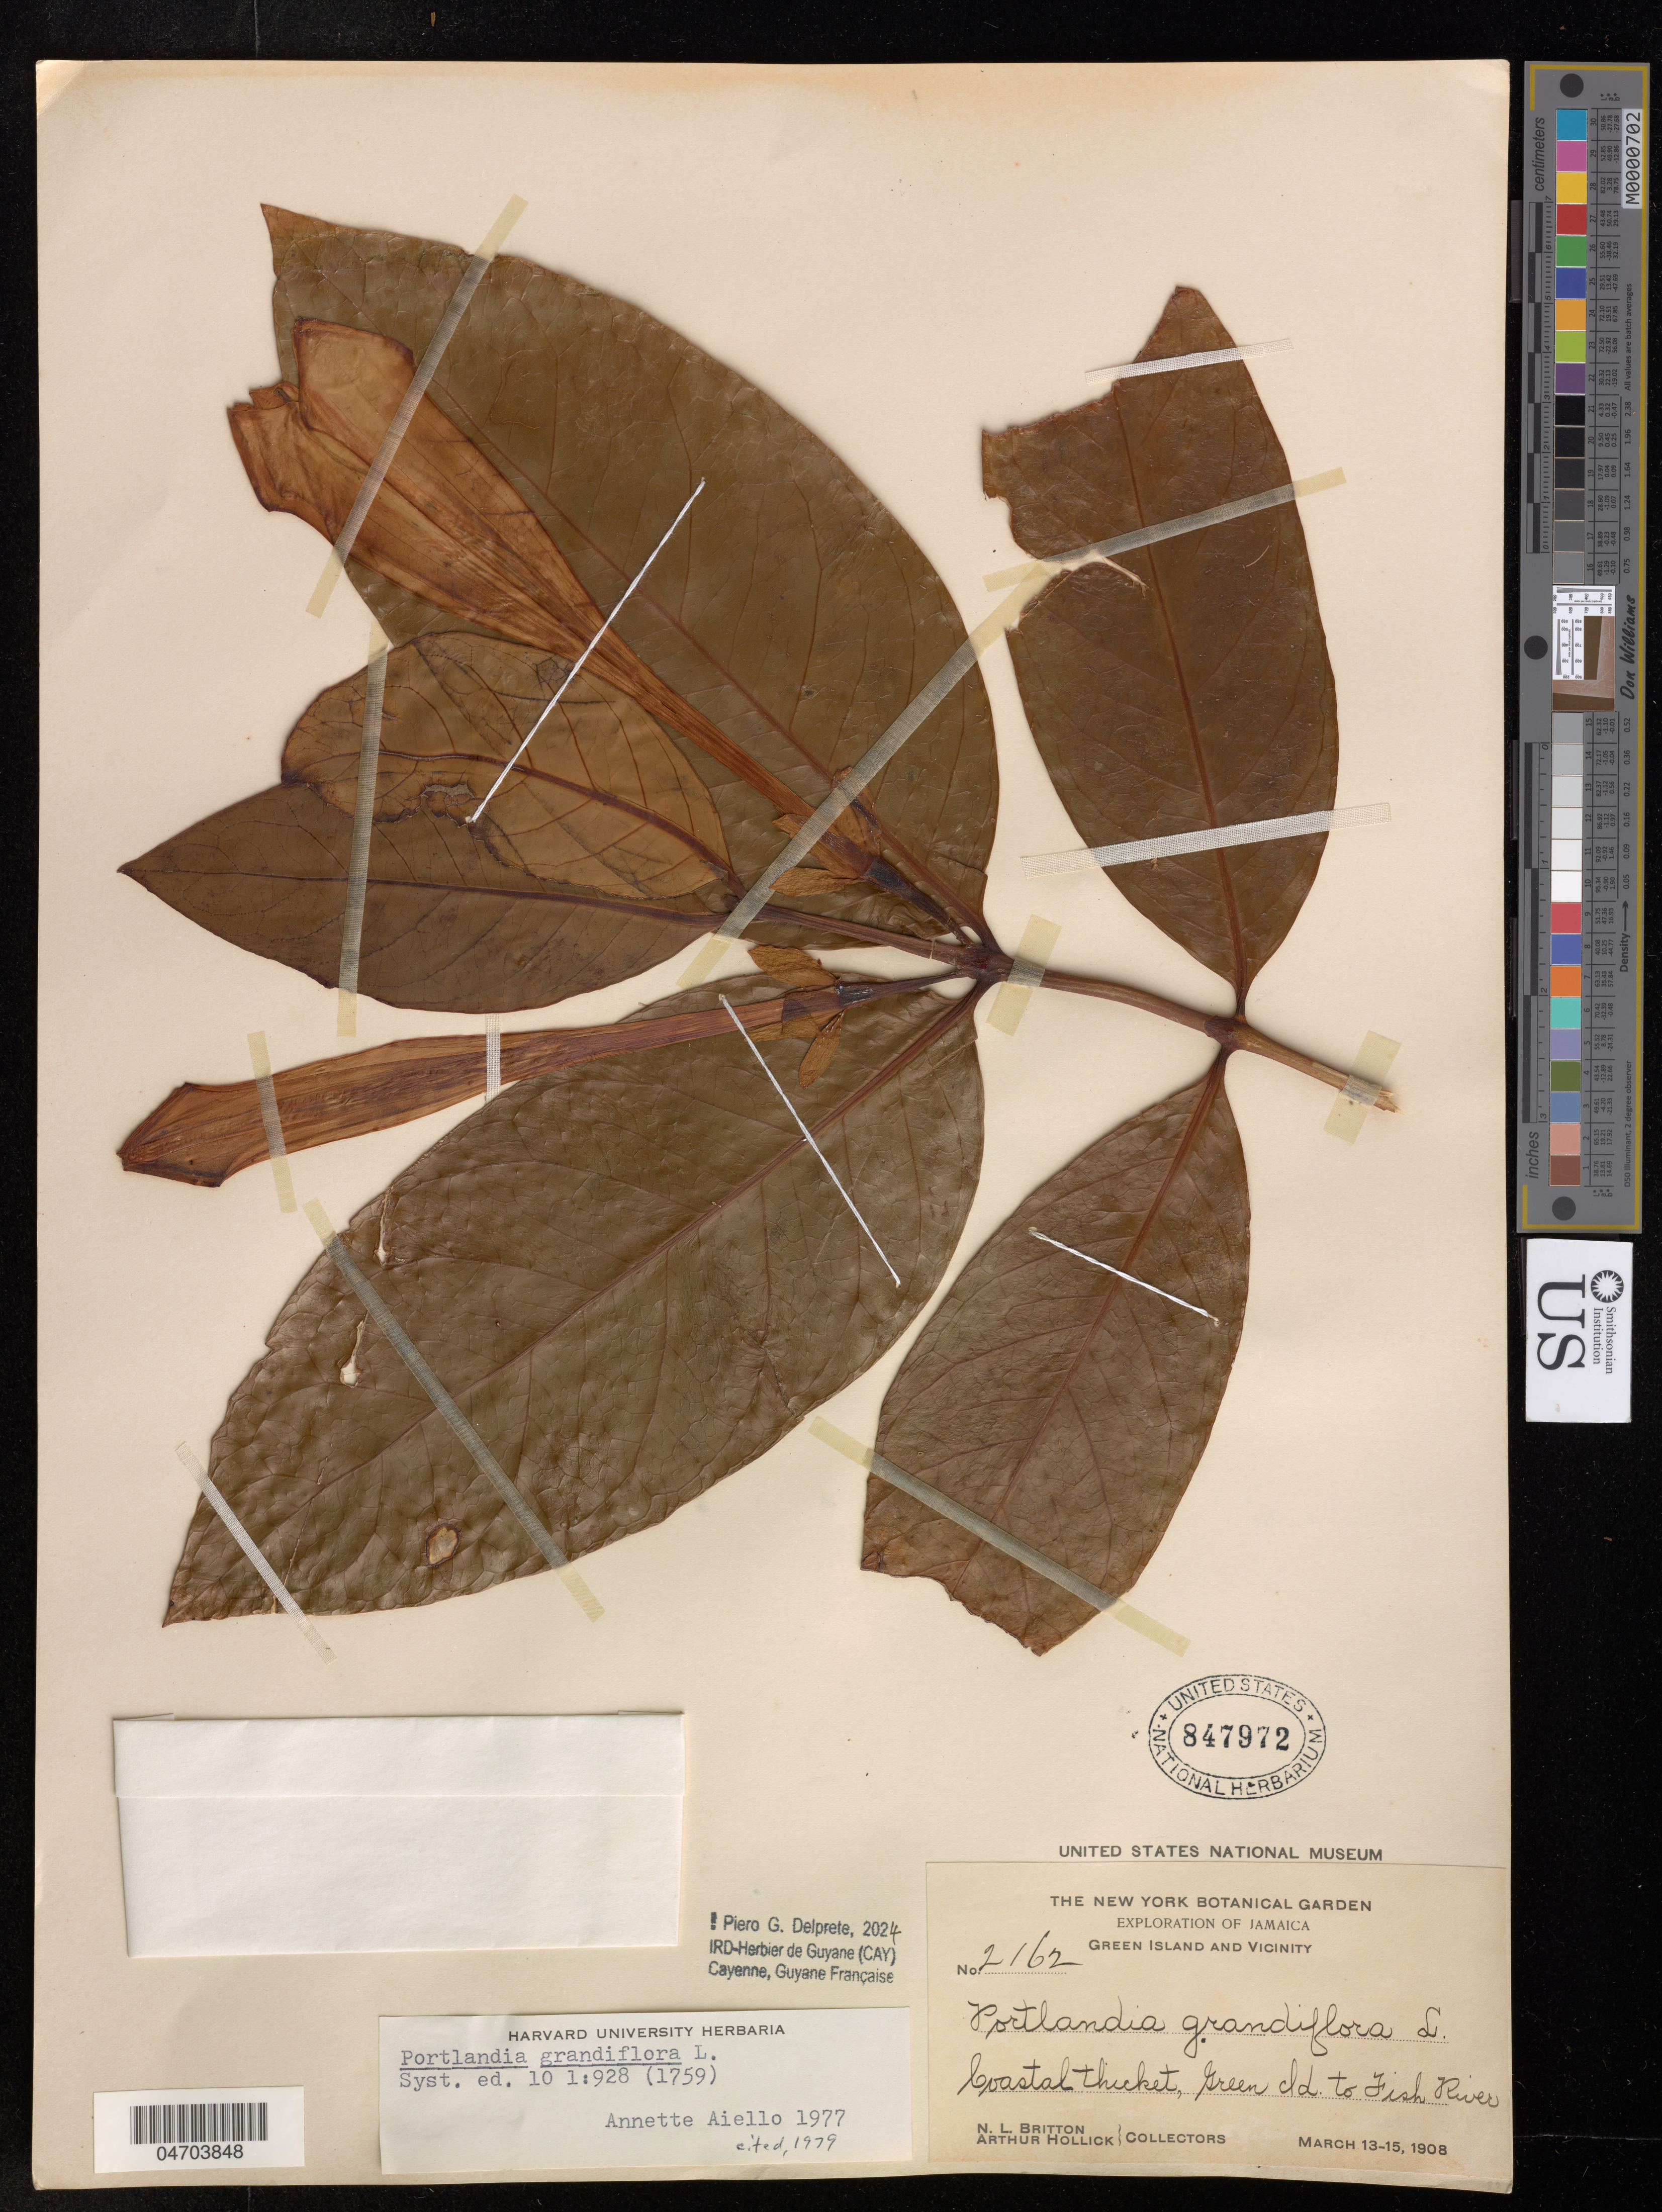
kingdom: Plantae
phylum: Tracheophyta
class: Magnoliopsida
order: Gentianales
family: Rubiaceae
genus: Portlandia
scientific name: Portlandia grandiflora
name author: L.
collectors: A. Hollick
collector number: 2162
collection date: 1908-03-13/1908-03-15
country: Jamaica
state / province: Hanover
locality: Green Island and Vicinity, Coastal Thicket, Green Cld. to Fish River.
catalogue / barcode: US 847972